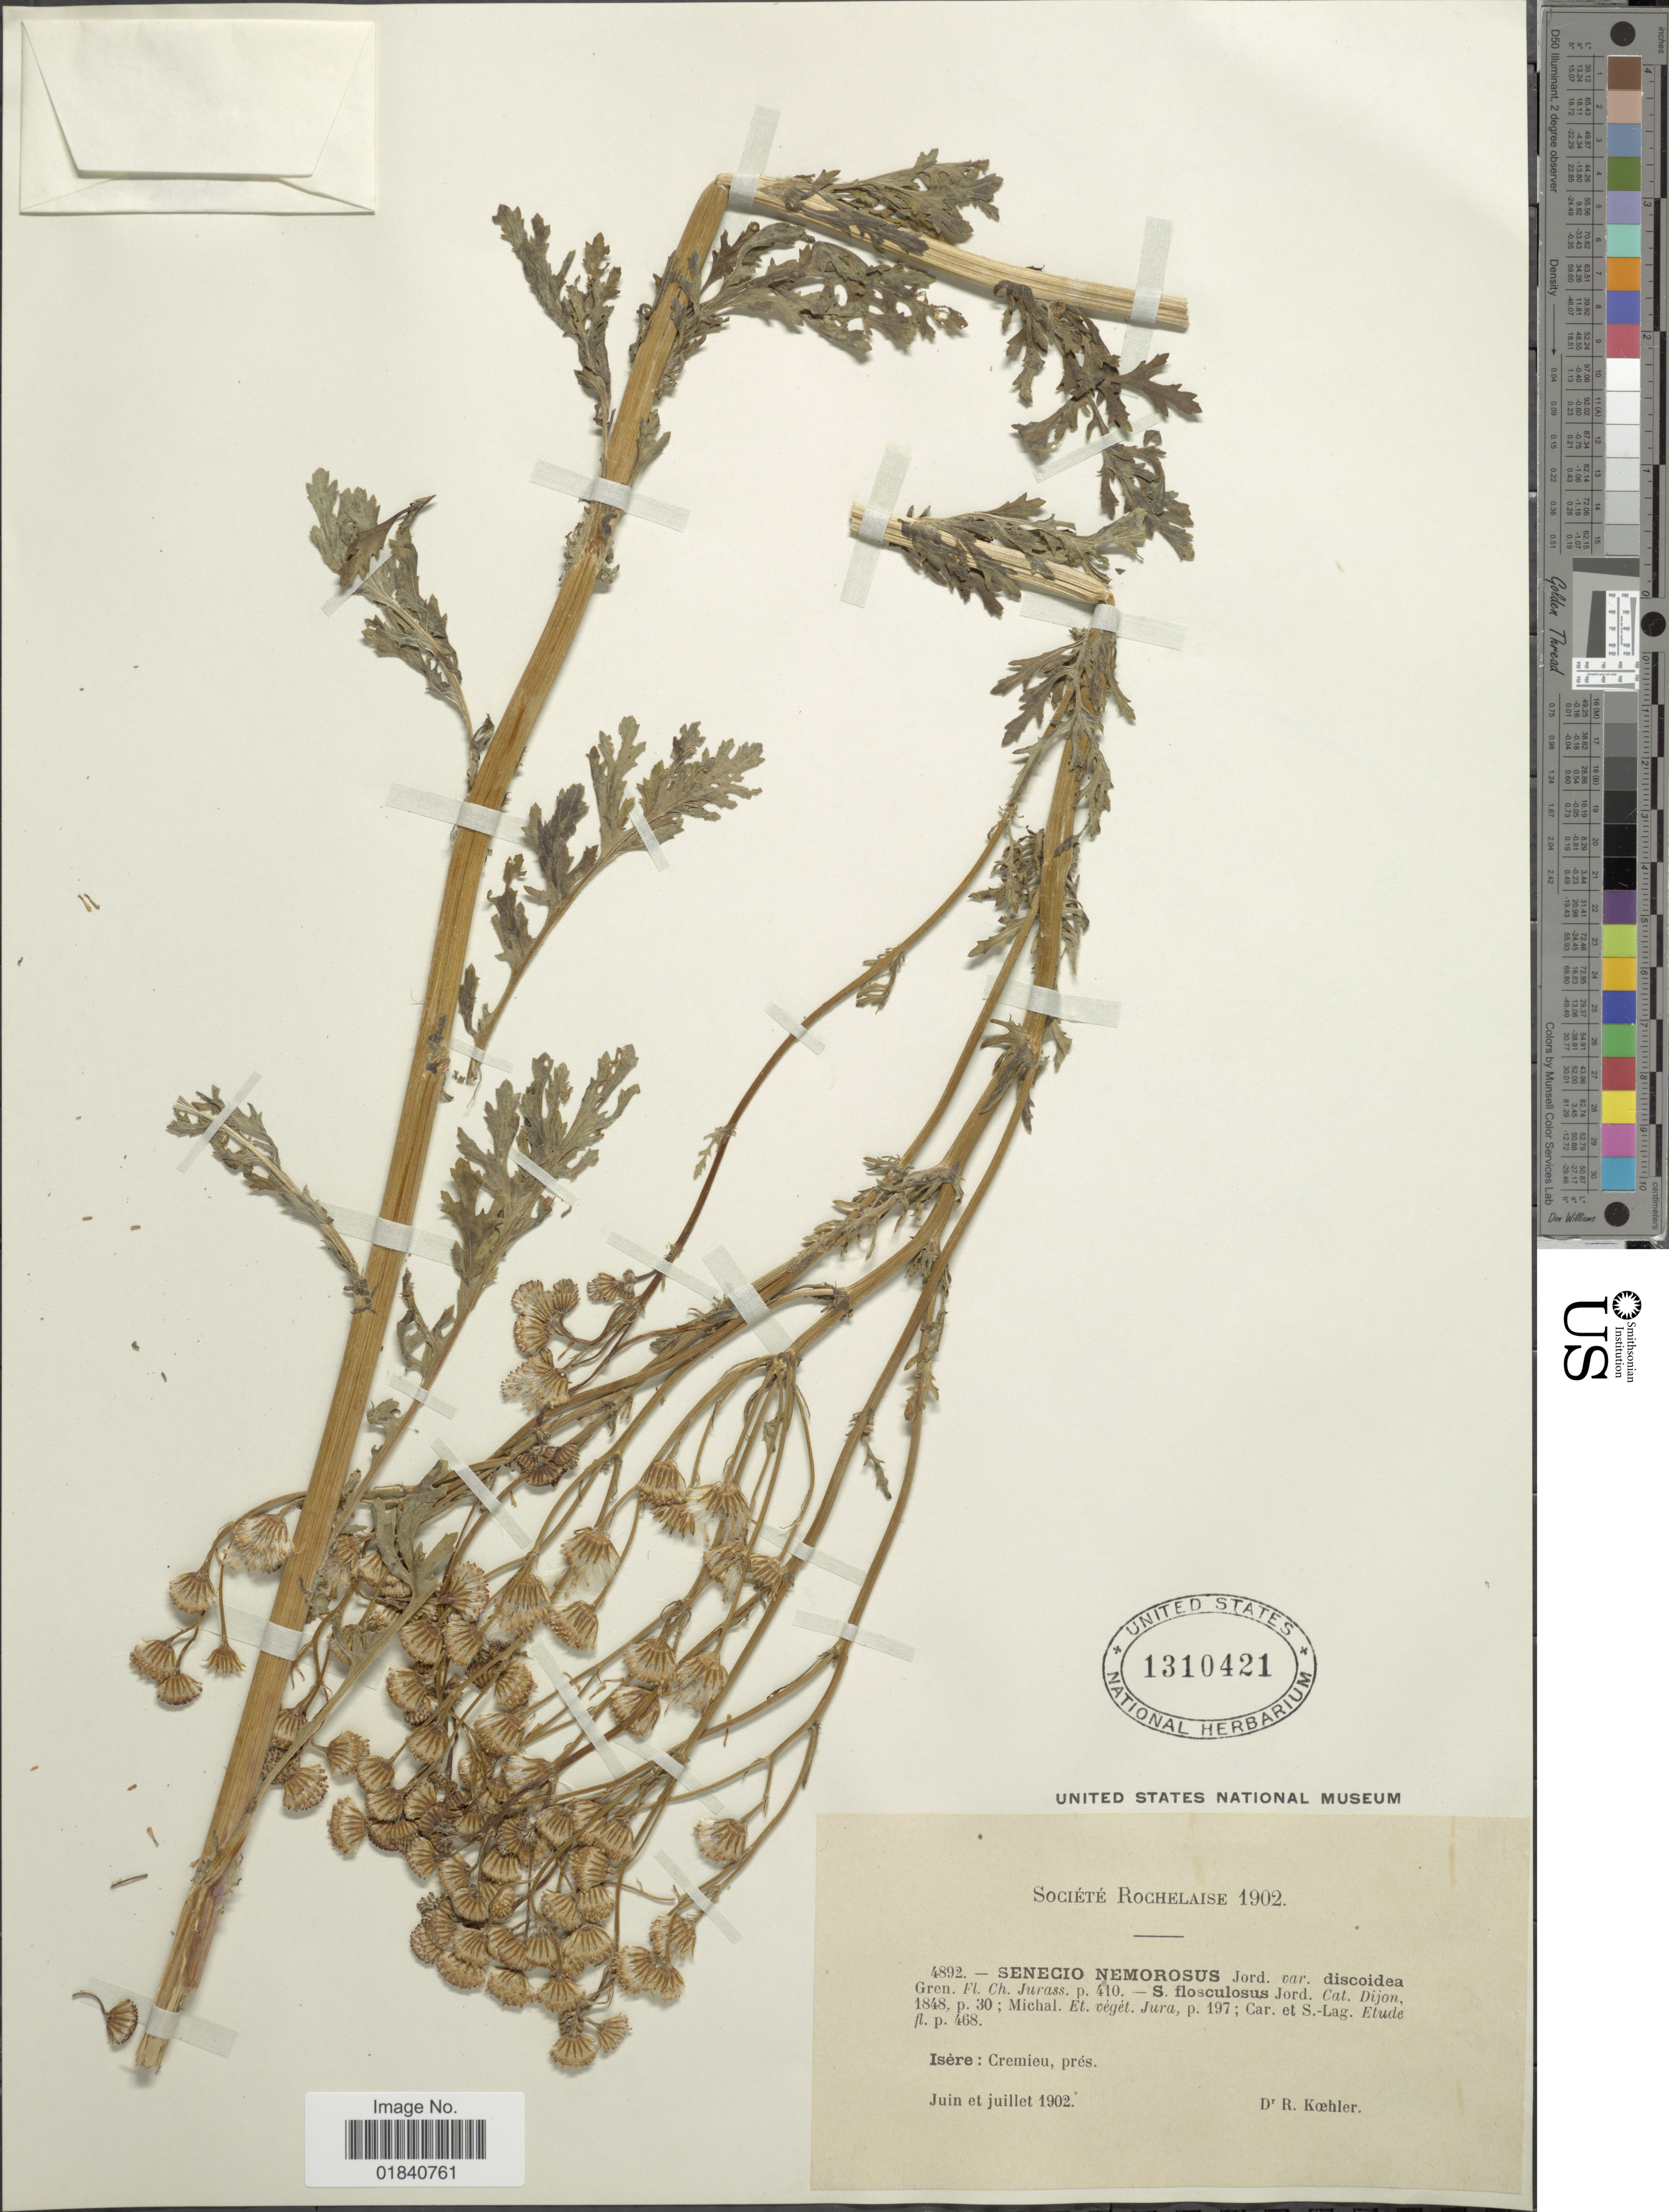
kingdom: Plantae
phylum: Tracheophyta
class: Magnoliopsida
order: Asterales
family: Asteraceae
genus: Jacobaea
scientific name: Jacobaea vulgaris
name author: Gaertn.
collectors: R. Koehler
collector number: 4892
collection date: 1902-06/1902-07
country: France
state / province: Auvergne-Rhône-Alpes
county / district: Isère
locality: Isère: Cremieu, prés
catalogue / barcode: US 1310421